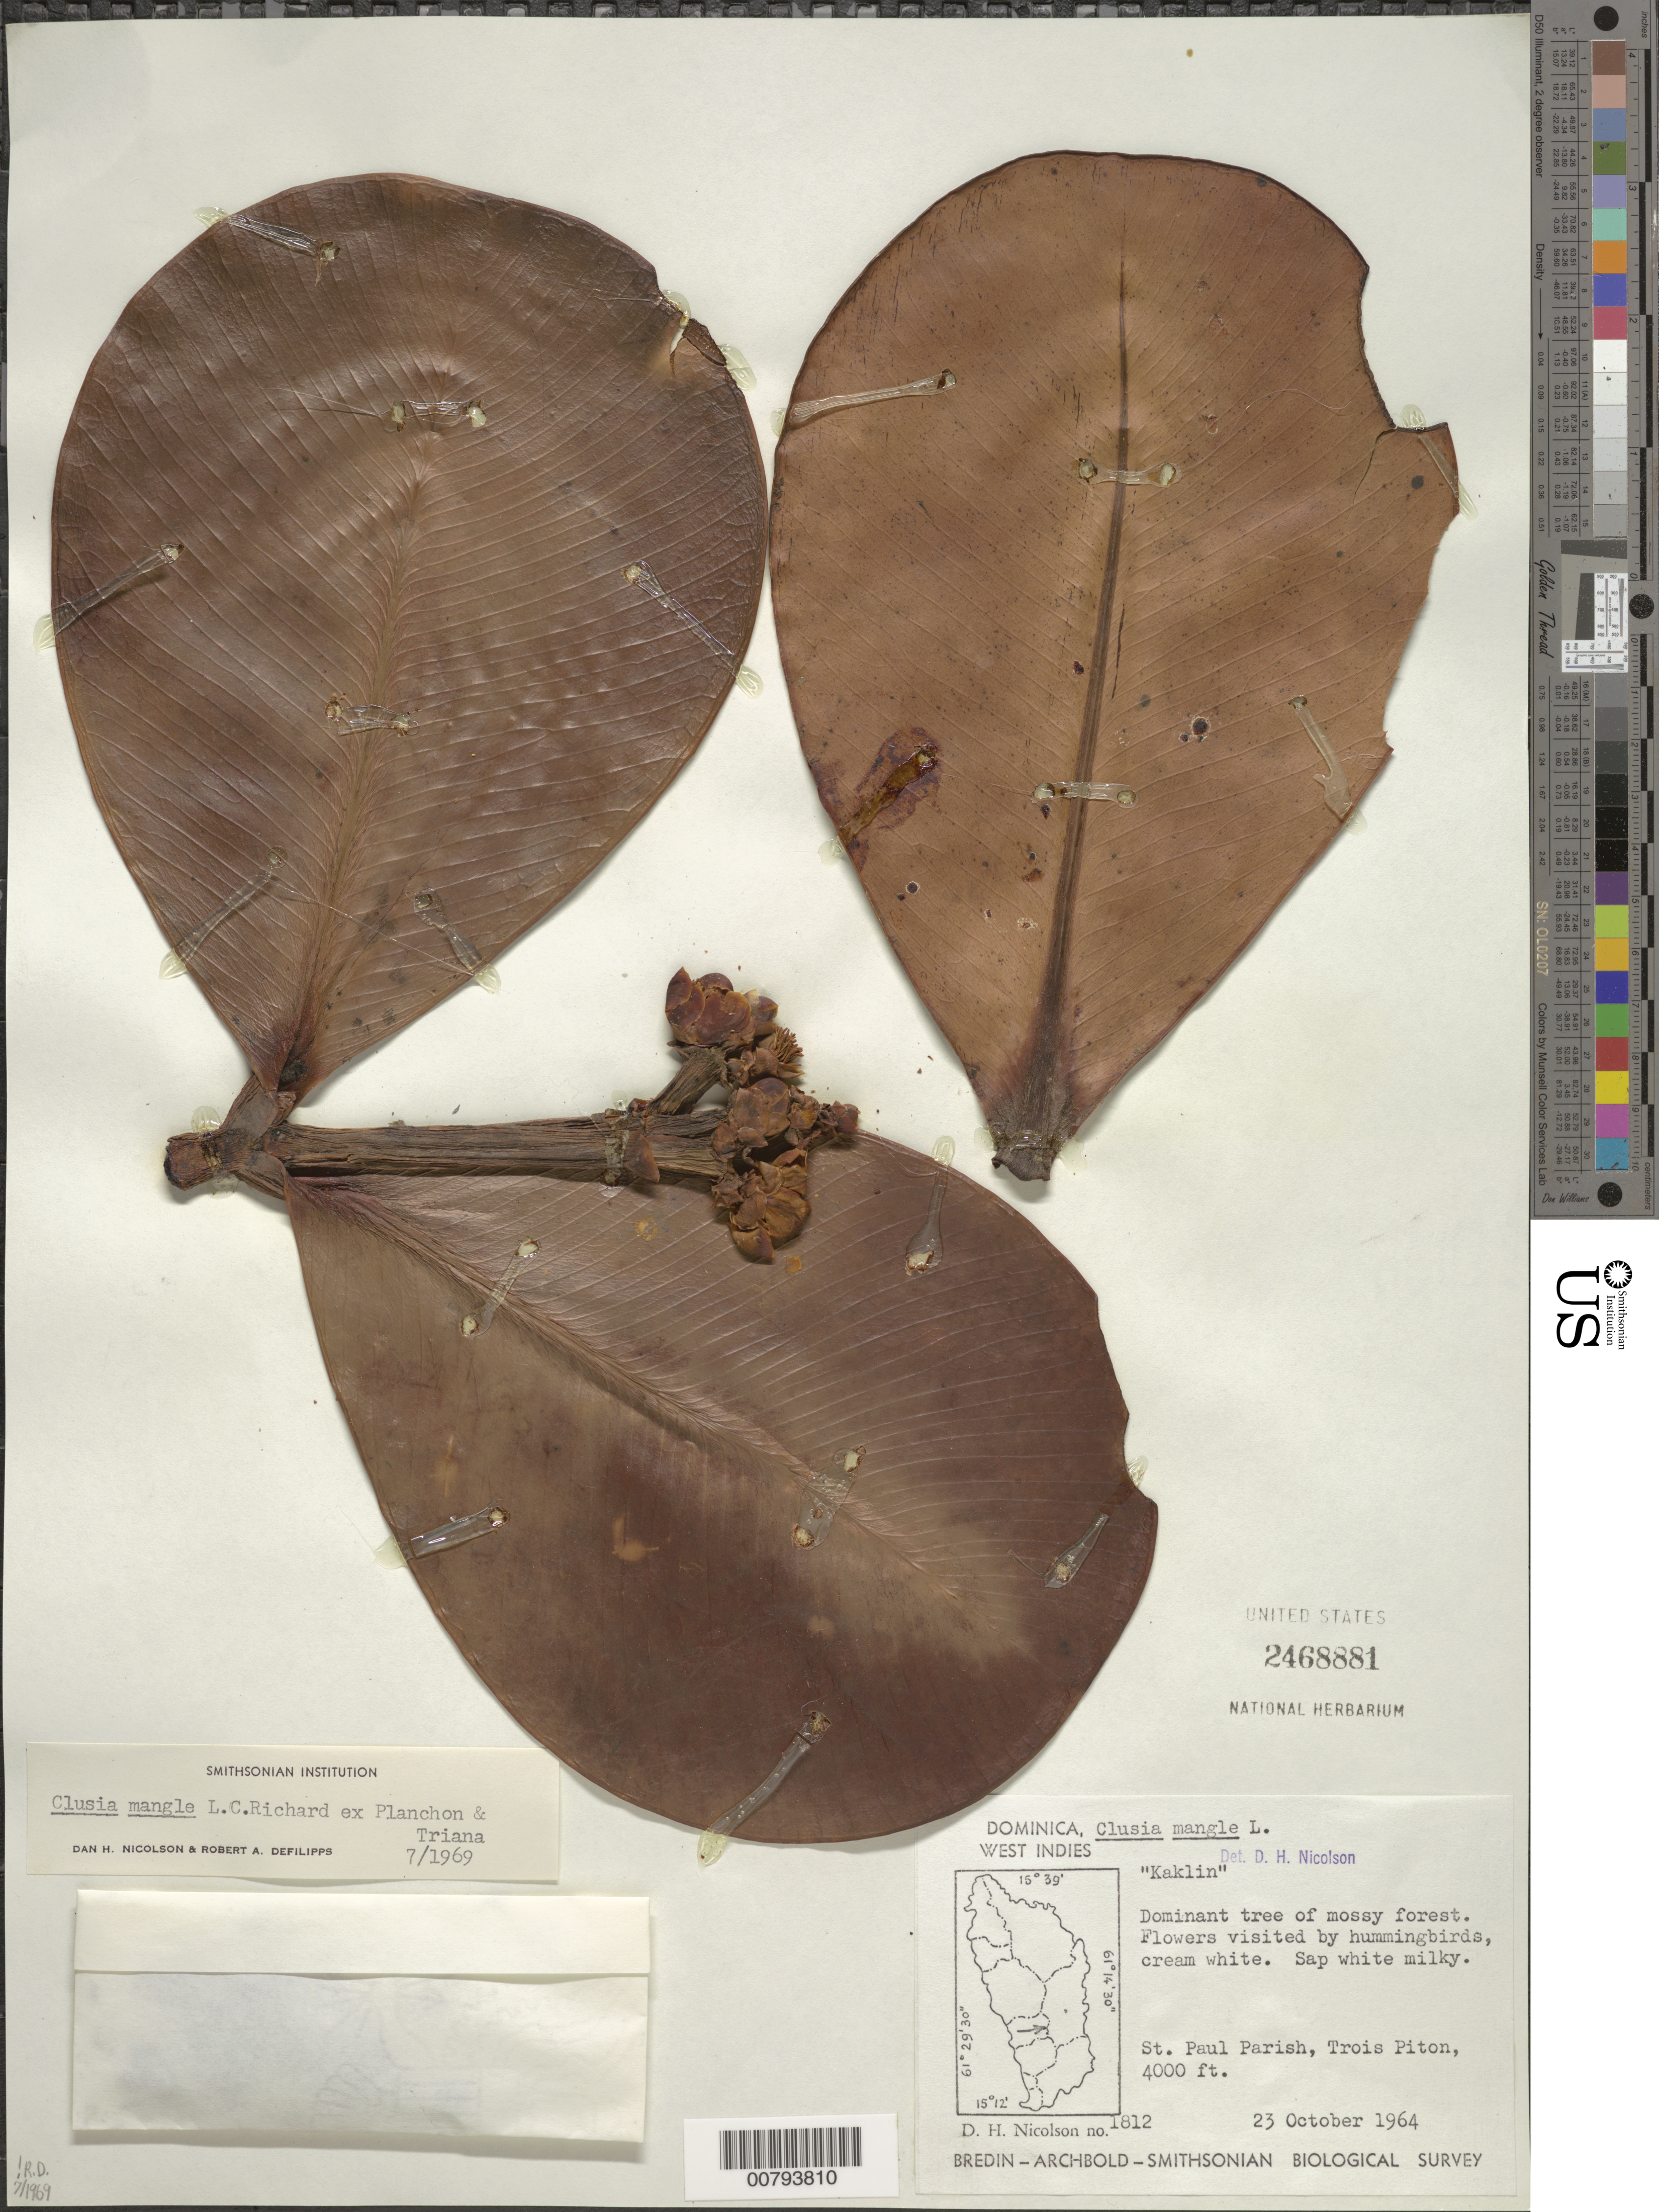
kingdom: Plantae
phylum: Tracheophyta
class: Magnoliopsida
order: Malpighiales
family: Clusiaceae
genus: Clusia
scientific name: Clusia mangle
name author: Rich. ex Planch. & Triana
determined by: Nicolson, D. H.; DeFilipps, R. A.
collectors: D. H. Nicolson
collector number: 1812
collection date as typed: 23 Oct 1964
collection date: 1964-10-23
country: Dominica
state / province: St. Paul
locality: Trois Piton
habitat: Mossy forest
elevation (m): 1219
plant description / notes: Common name: Kaklin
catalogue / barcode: US 2468881